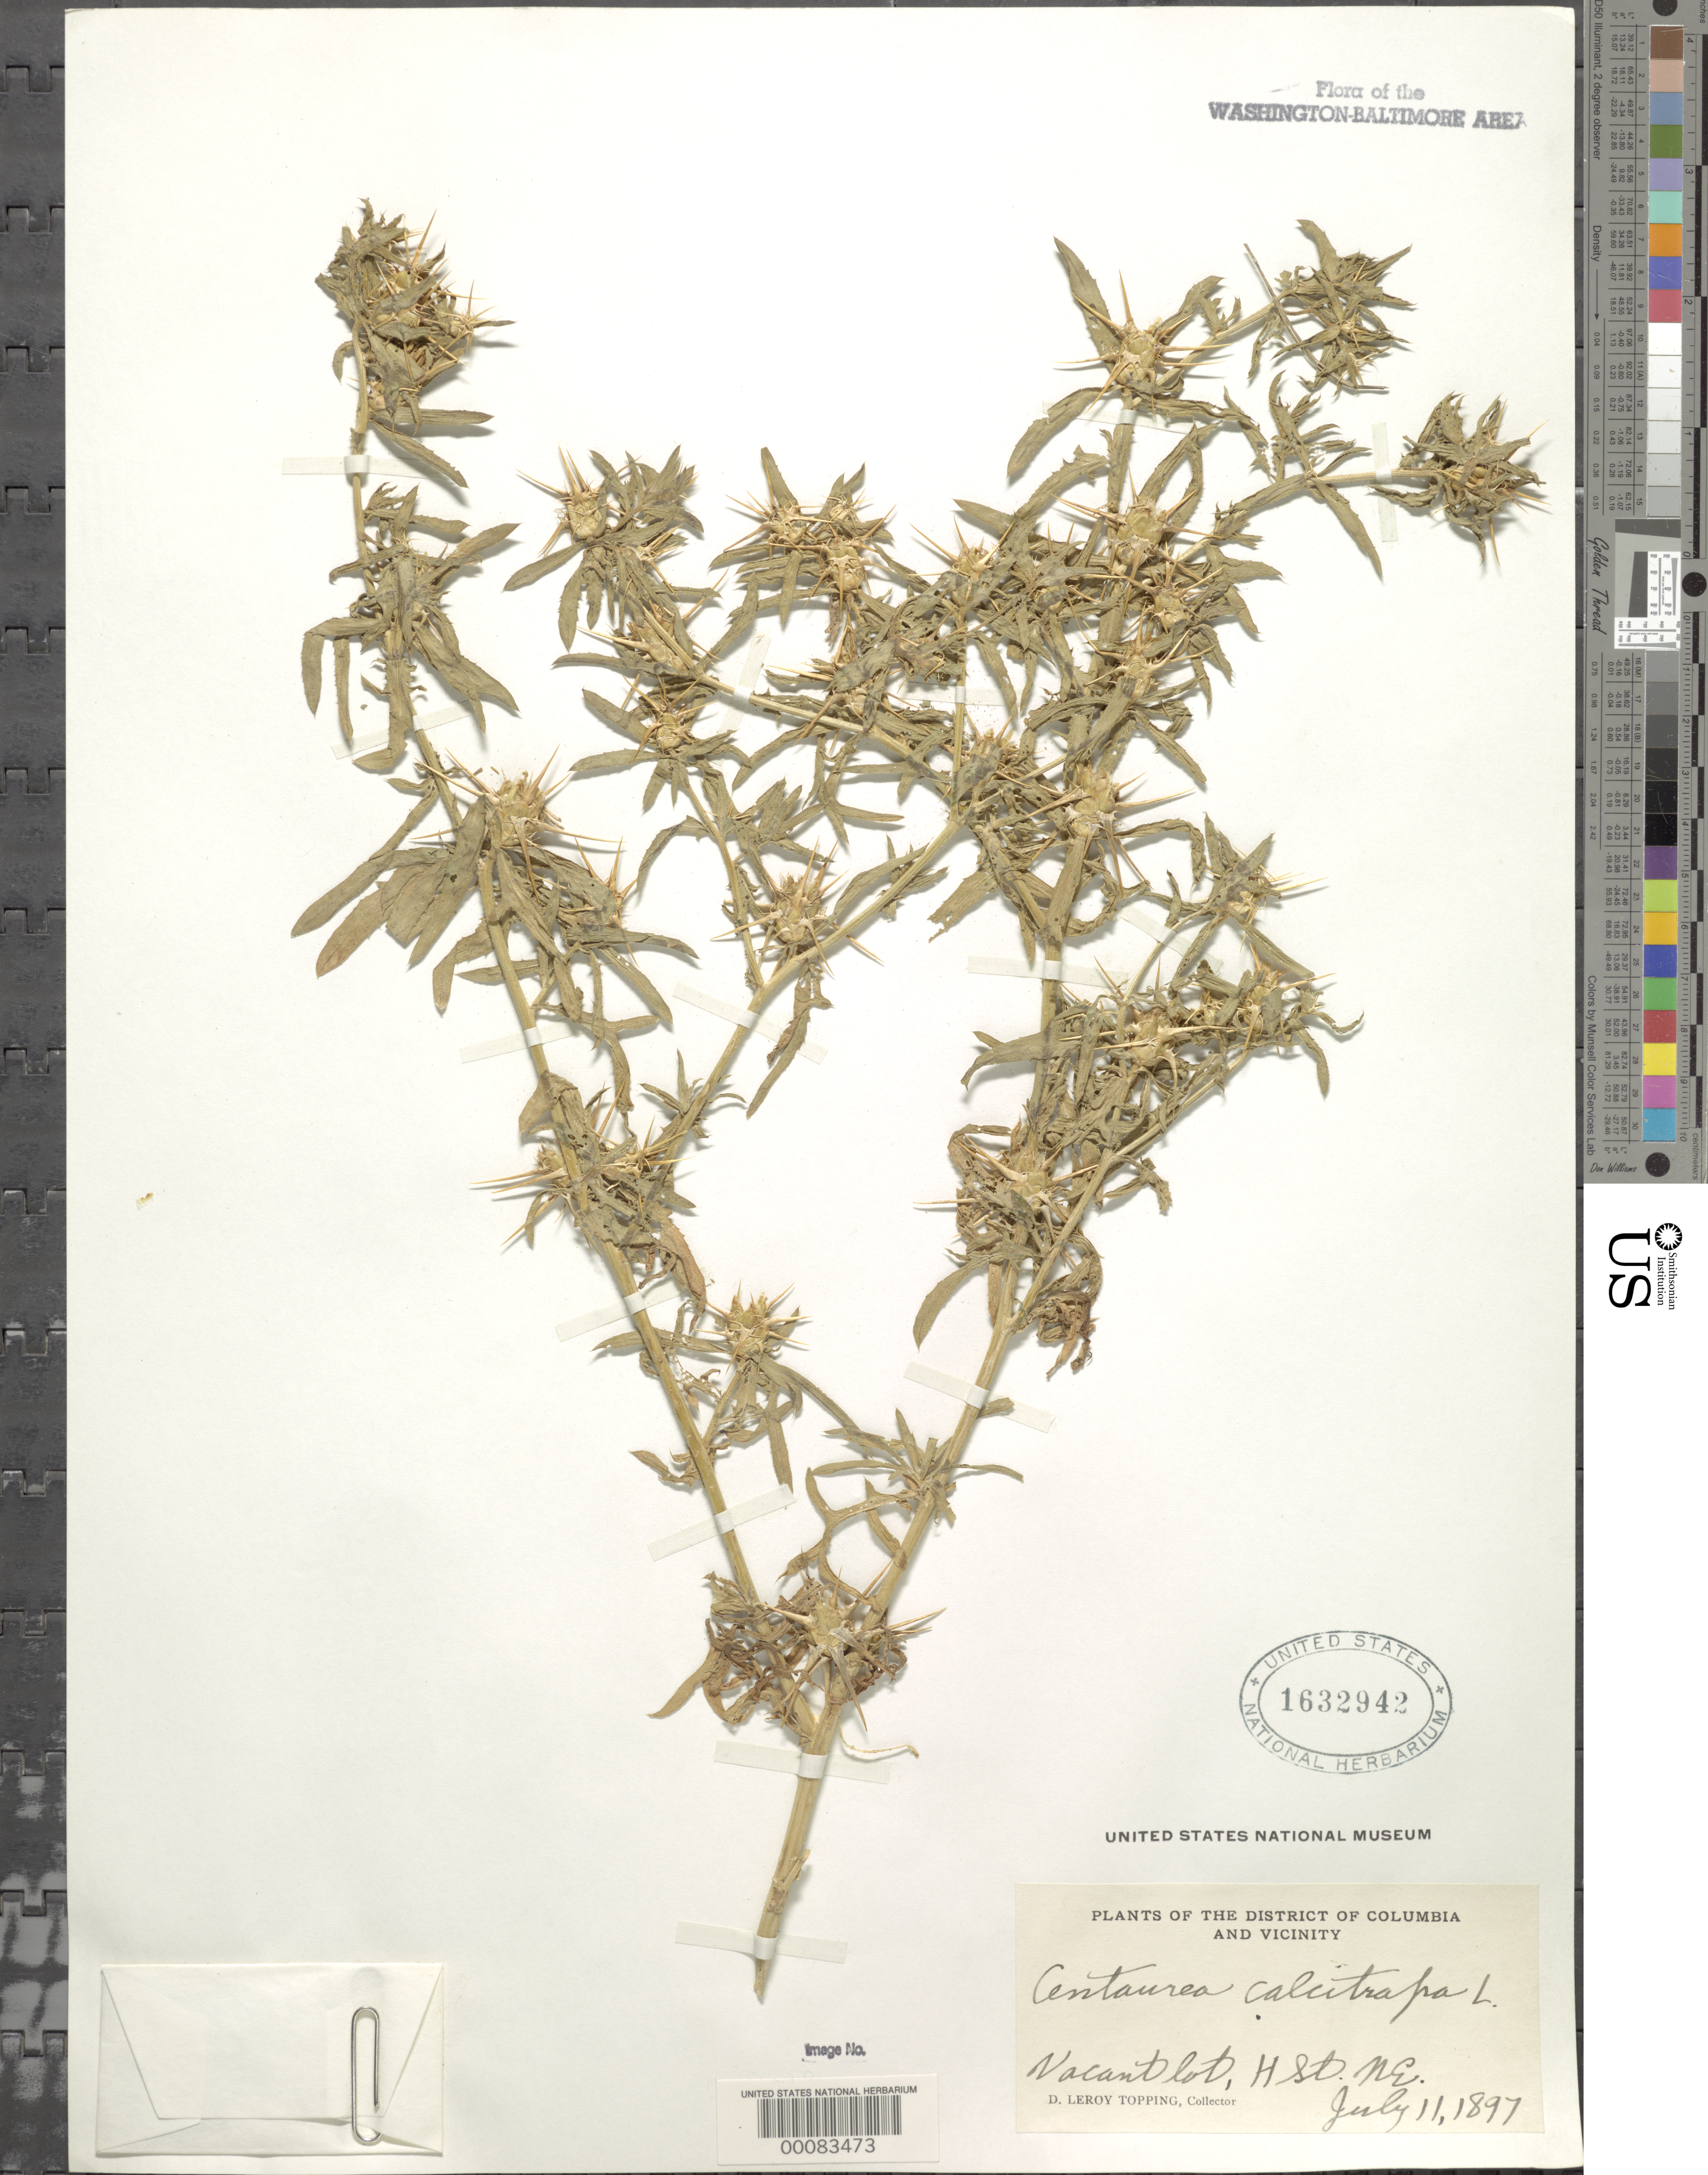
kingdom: Plantae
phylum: Tracheophyta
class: Magnoliopsida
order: Asterales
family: Asteraceae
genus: Centaurea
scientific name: Centaurea calcitrapa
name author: L.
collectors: D. L. Topping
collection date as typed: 11 Jul 1897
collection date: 1897-07-11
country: United States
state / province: District of Columbia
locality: vacant lot H St.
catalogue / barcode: US 1632942